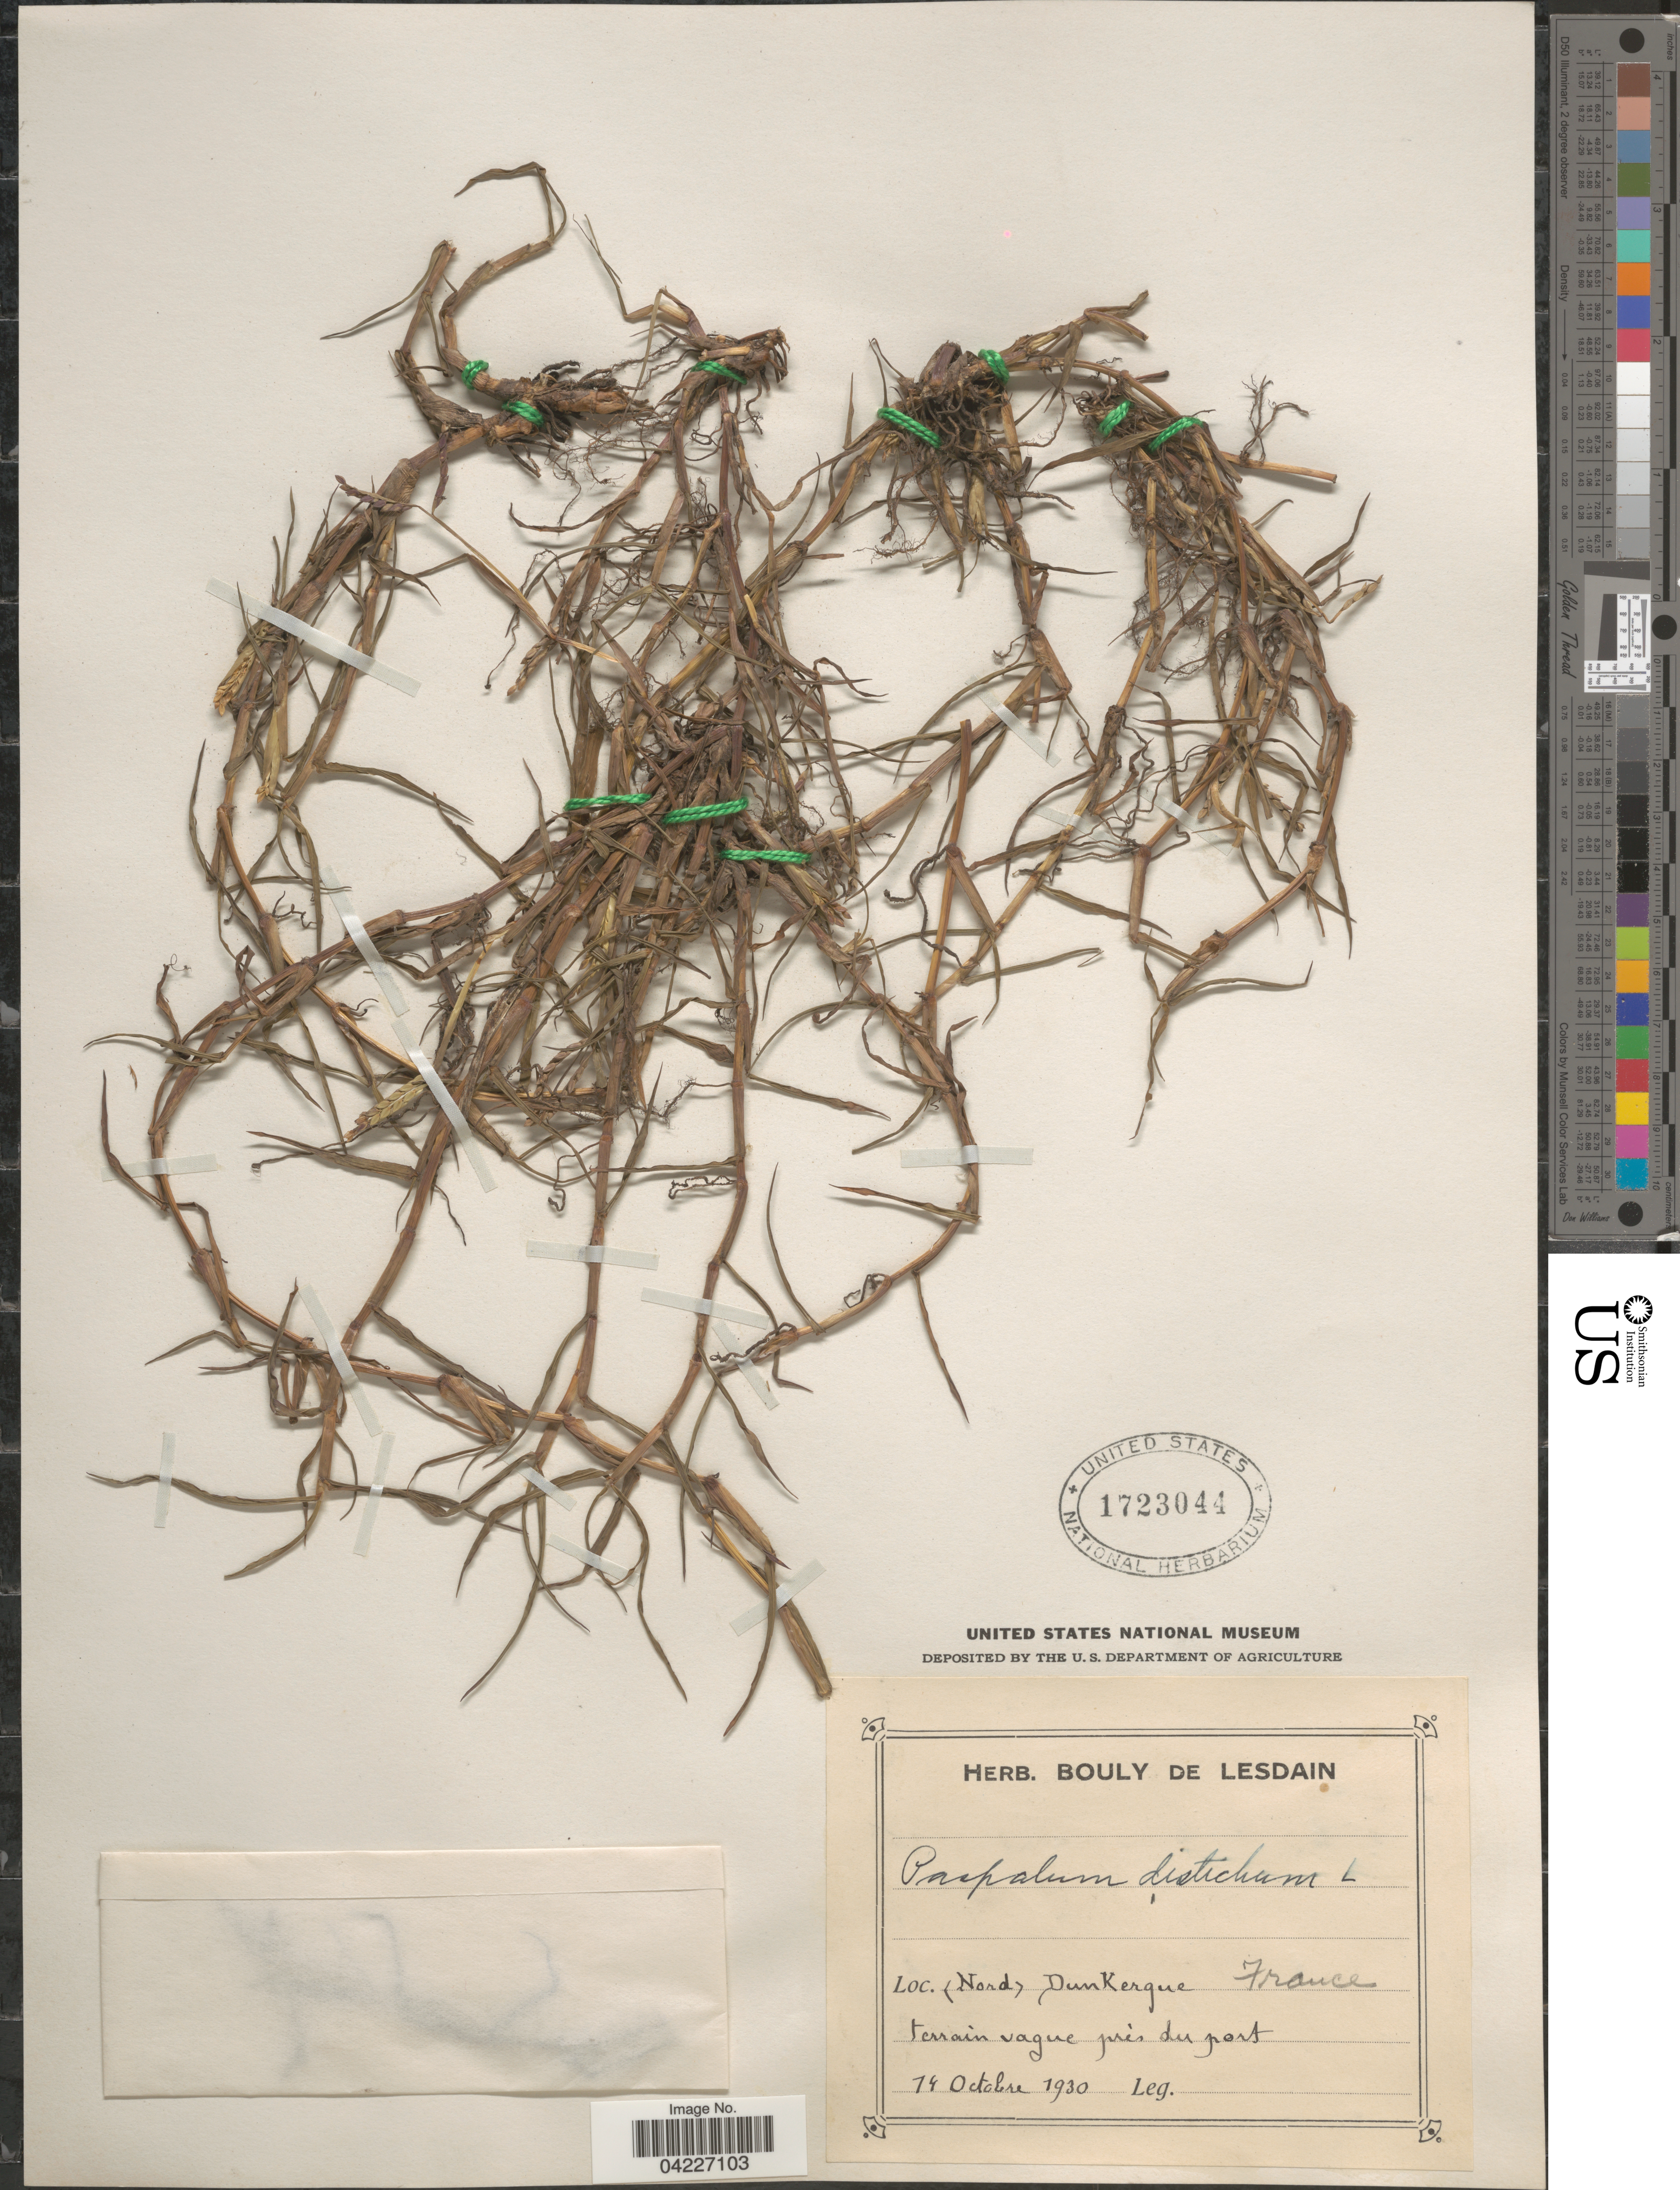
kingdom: Plantae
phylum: Tracheophyta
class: Liliopsida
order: Poales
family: Poaceae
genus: Paspalum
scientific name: Paspalum distichum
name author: L.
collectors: ex Herb. Bouly De Lesdain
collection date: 1930-10-14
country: France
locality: <Nord> DunKerque, terrain vague près du port.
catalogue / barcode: US 1723044